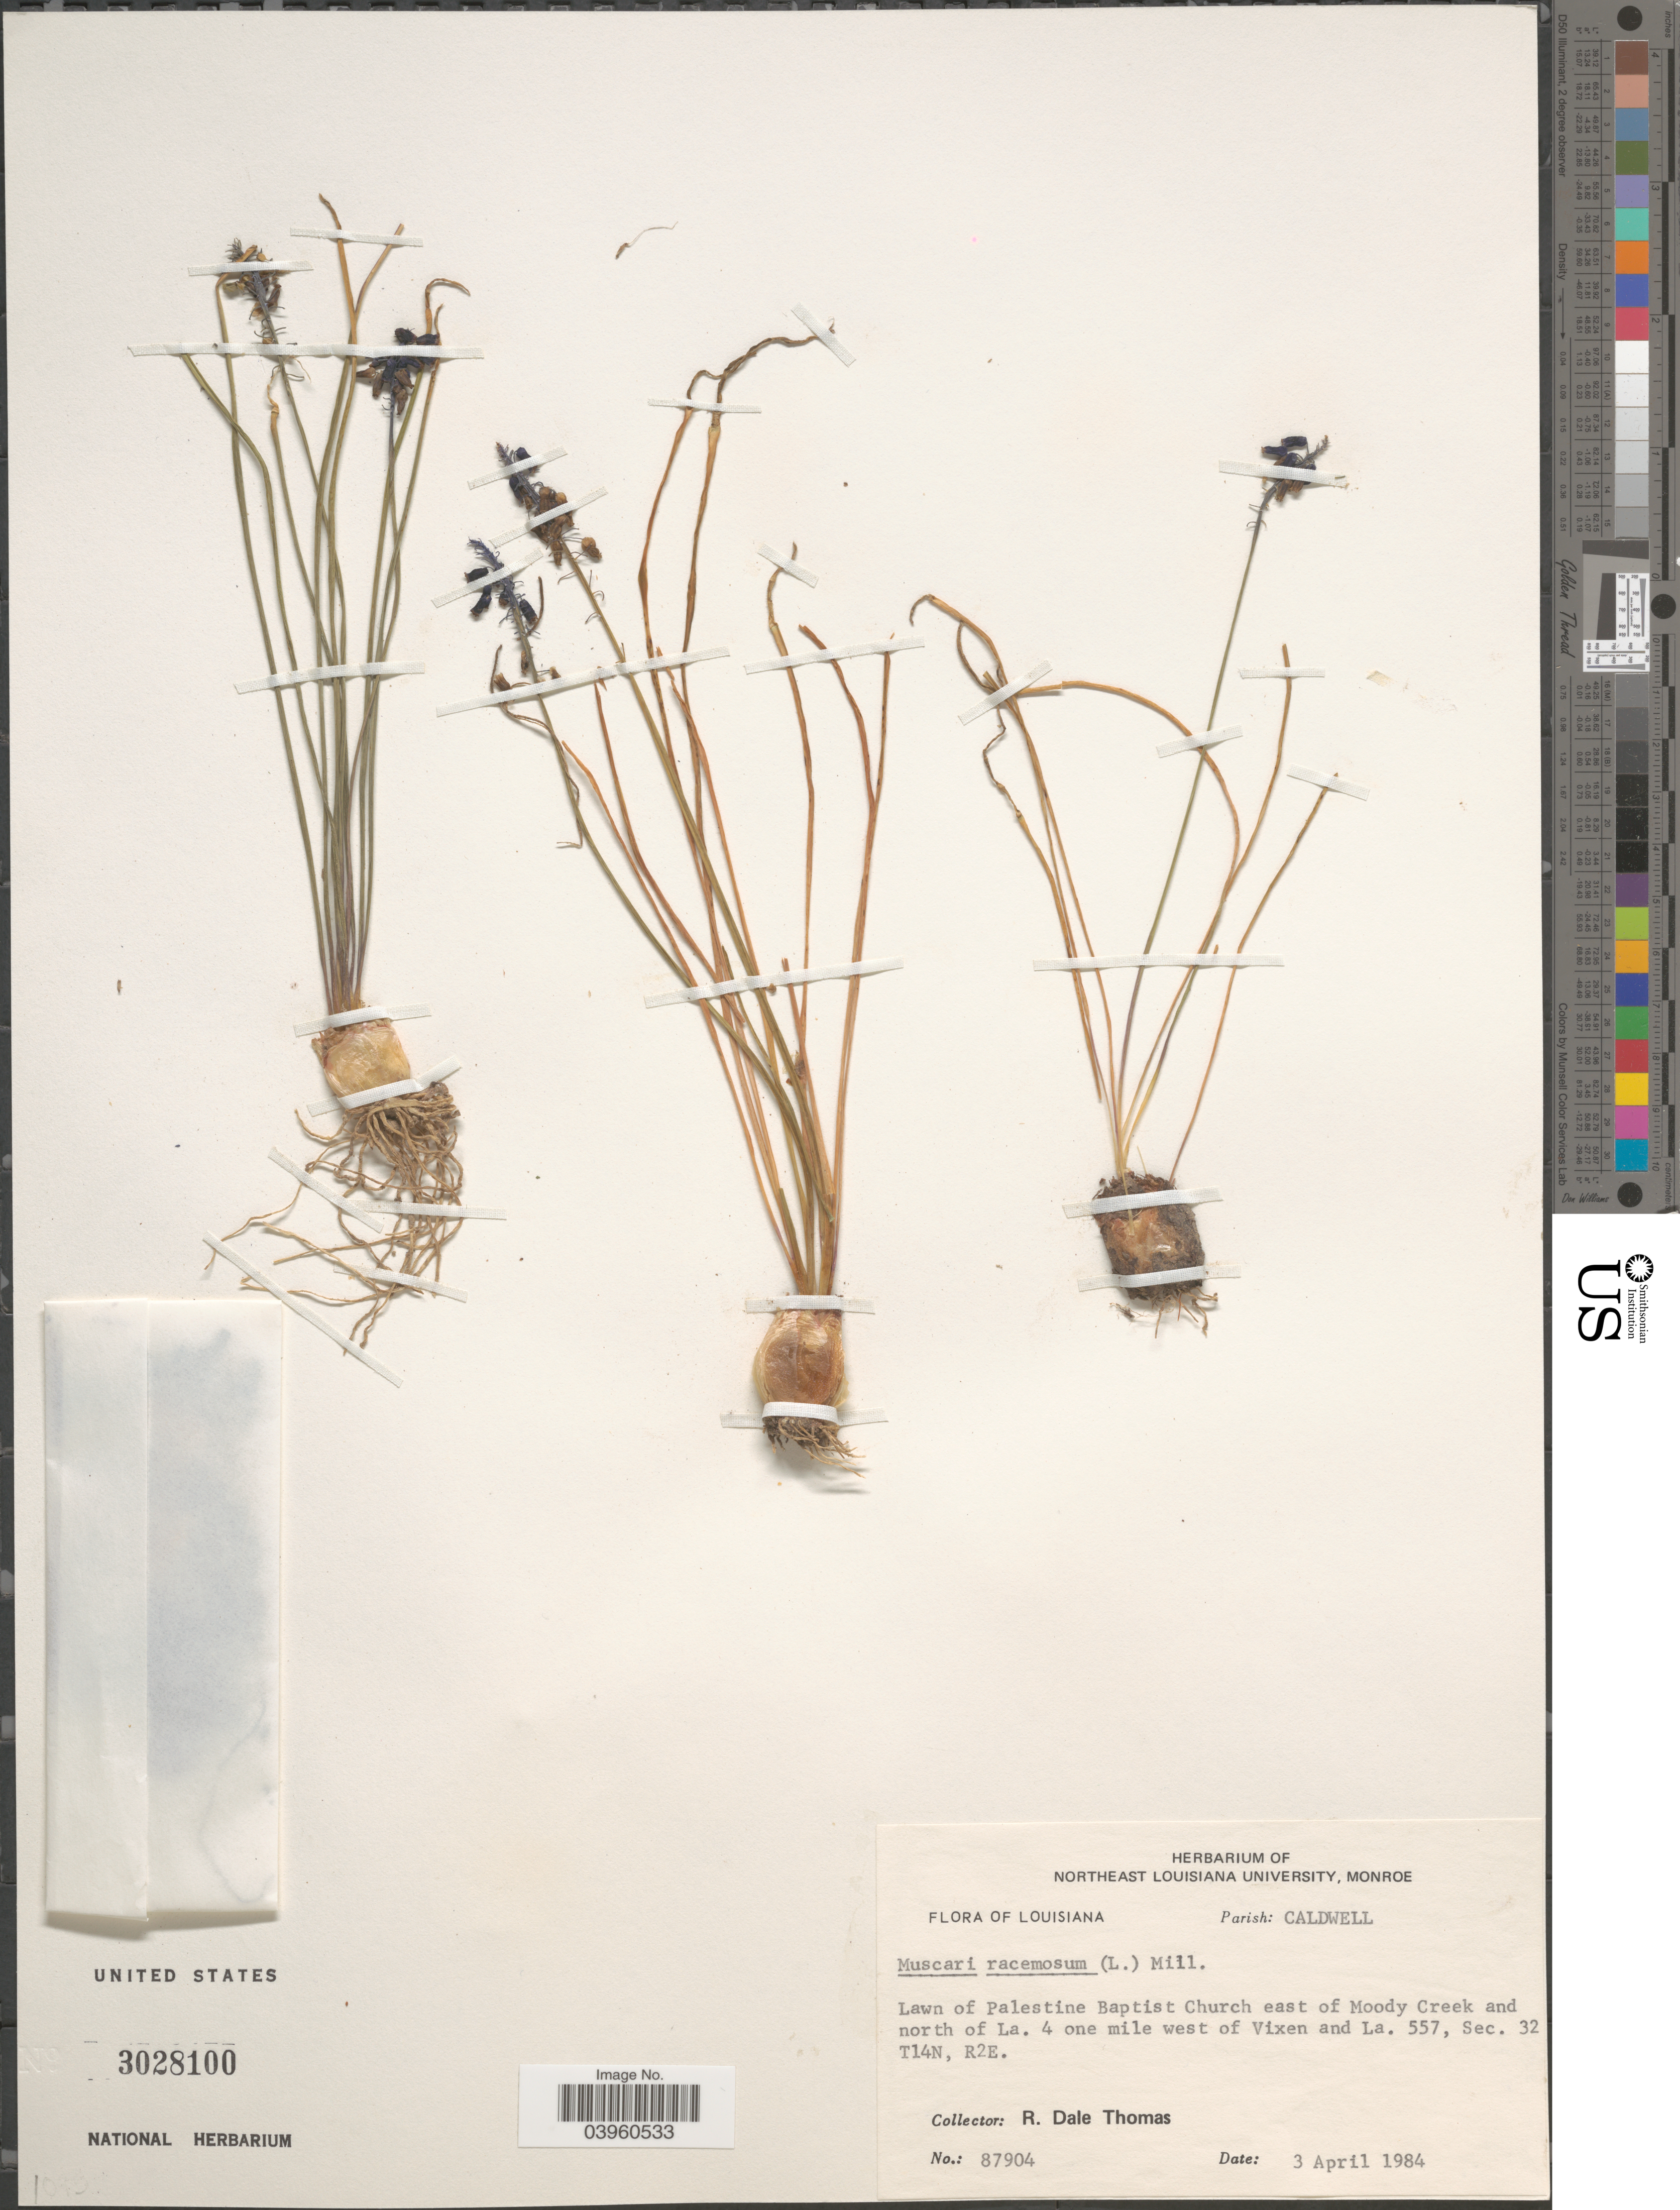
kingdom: Plantae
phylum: Tracheophyta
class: Liliopsida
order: Asparagales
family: Asparagaceae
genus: Muscari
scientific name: Muscari racemosum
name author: (L.) Mill.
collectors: R. Thomas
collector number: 87904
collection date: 1984-04-03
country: United States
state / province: Louisiana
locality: Parish: Caldwell. Lawn of Palestine Baptist Church east of Moody Creek and north of La. 4 one mile west of Vixen and La. 557, Sec. 32 T14N, R2E.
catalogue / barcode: US 3028100